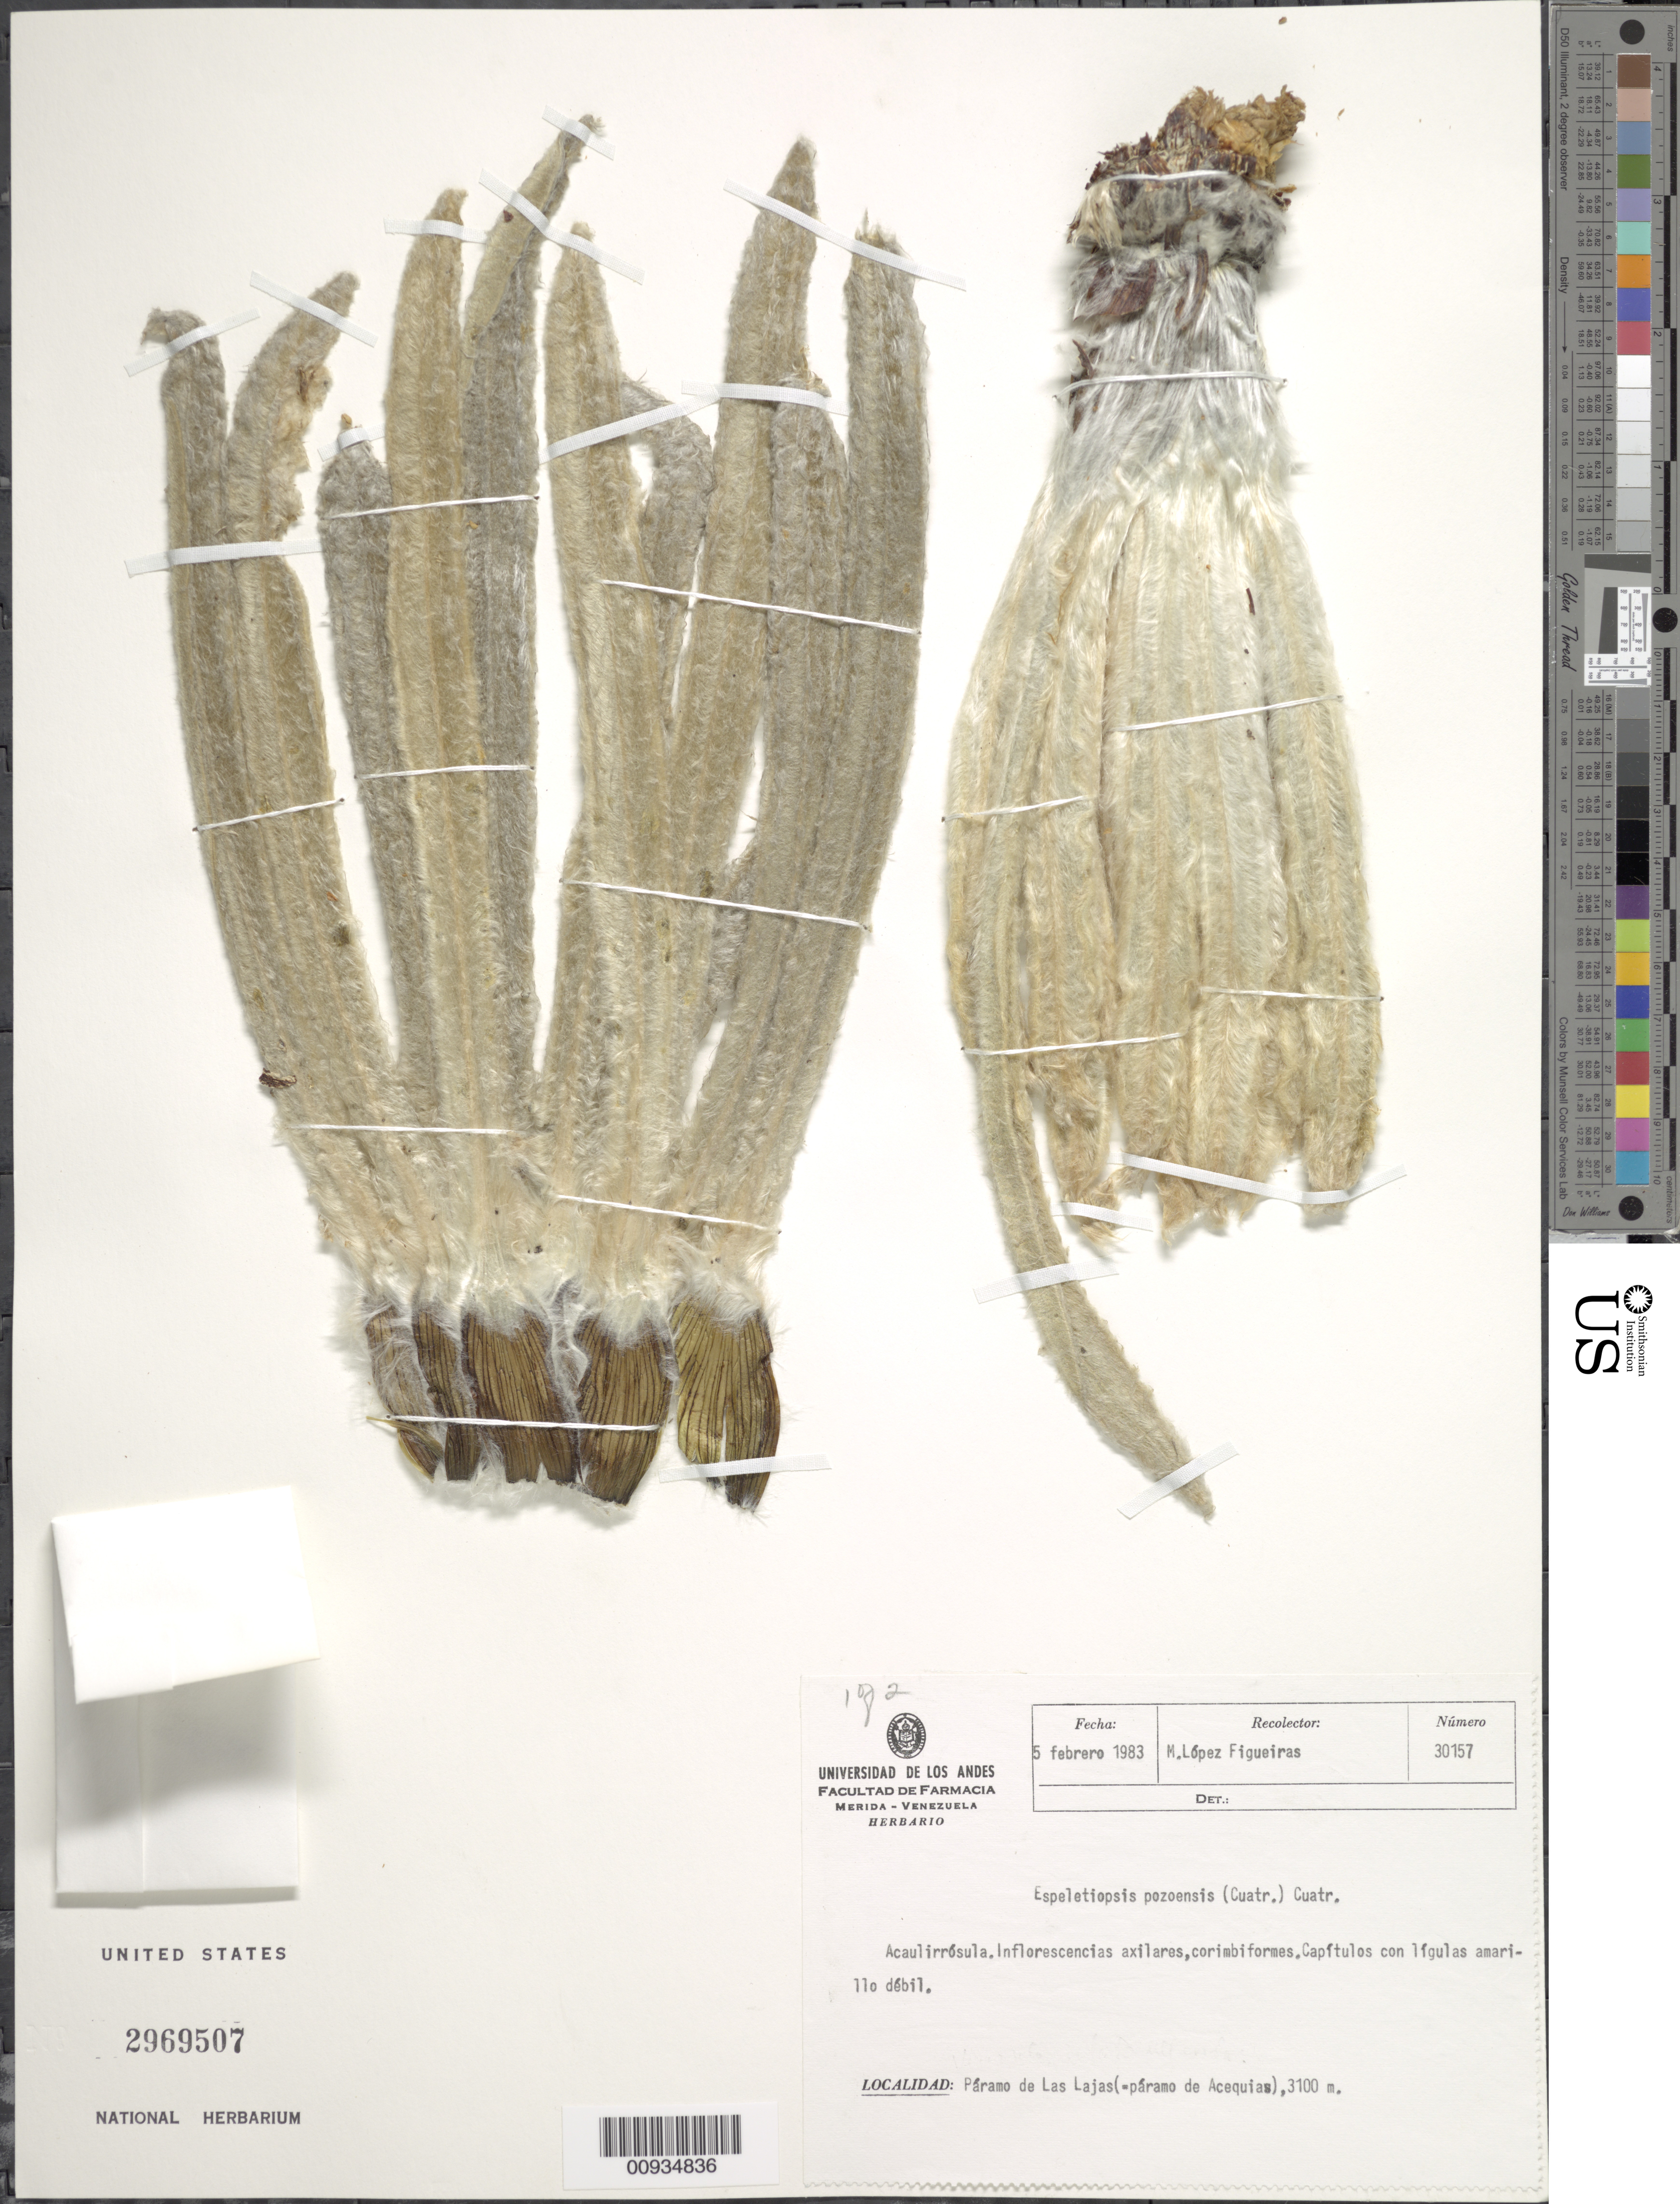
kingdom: Plantae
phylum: Tracheophyta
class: Magnoliopsida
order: Asterales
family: Asteraceae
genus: Espeletiopsis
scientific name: Espeletiopsis pozoensis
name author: (Cuatrec.) Cuatrec.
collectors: M. López Figueiras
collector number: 30157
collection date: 1983-02-05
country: Venezuela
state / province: Mérida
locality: Páramo de Las Lajas. (= Páramo de Acequias.).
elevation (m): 3100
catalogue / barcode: US 2969507